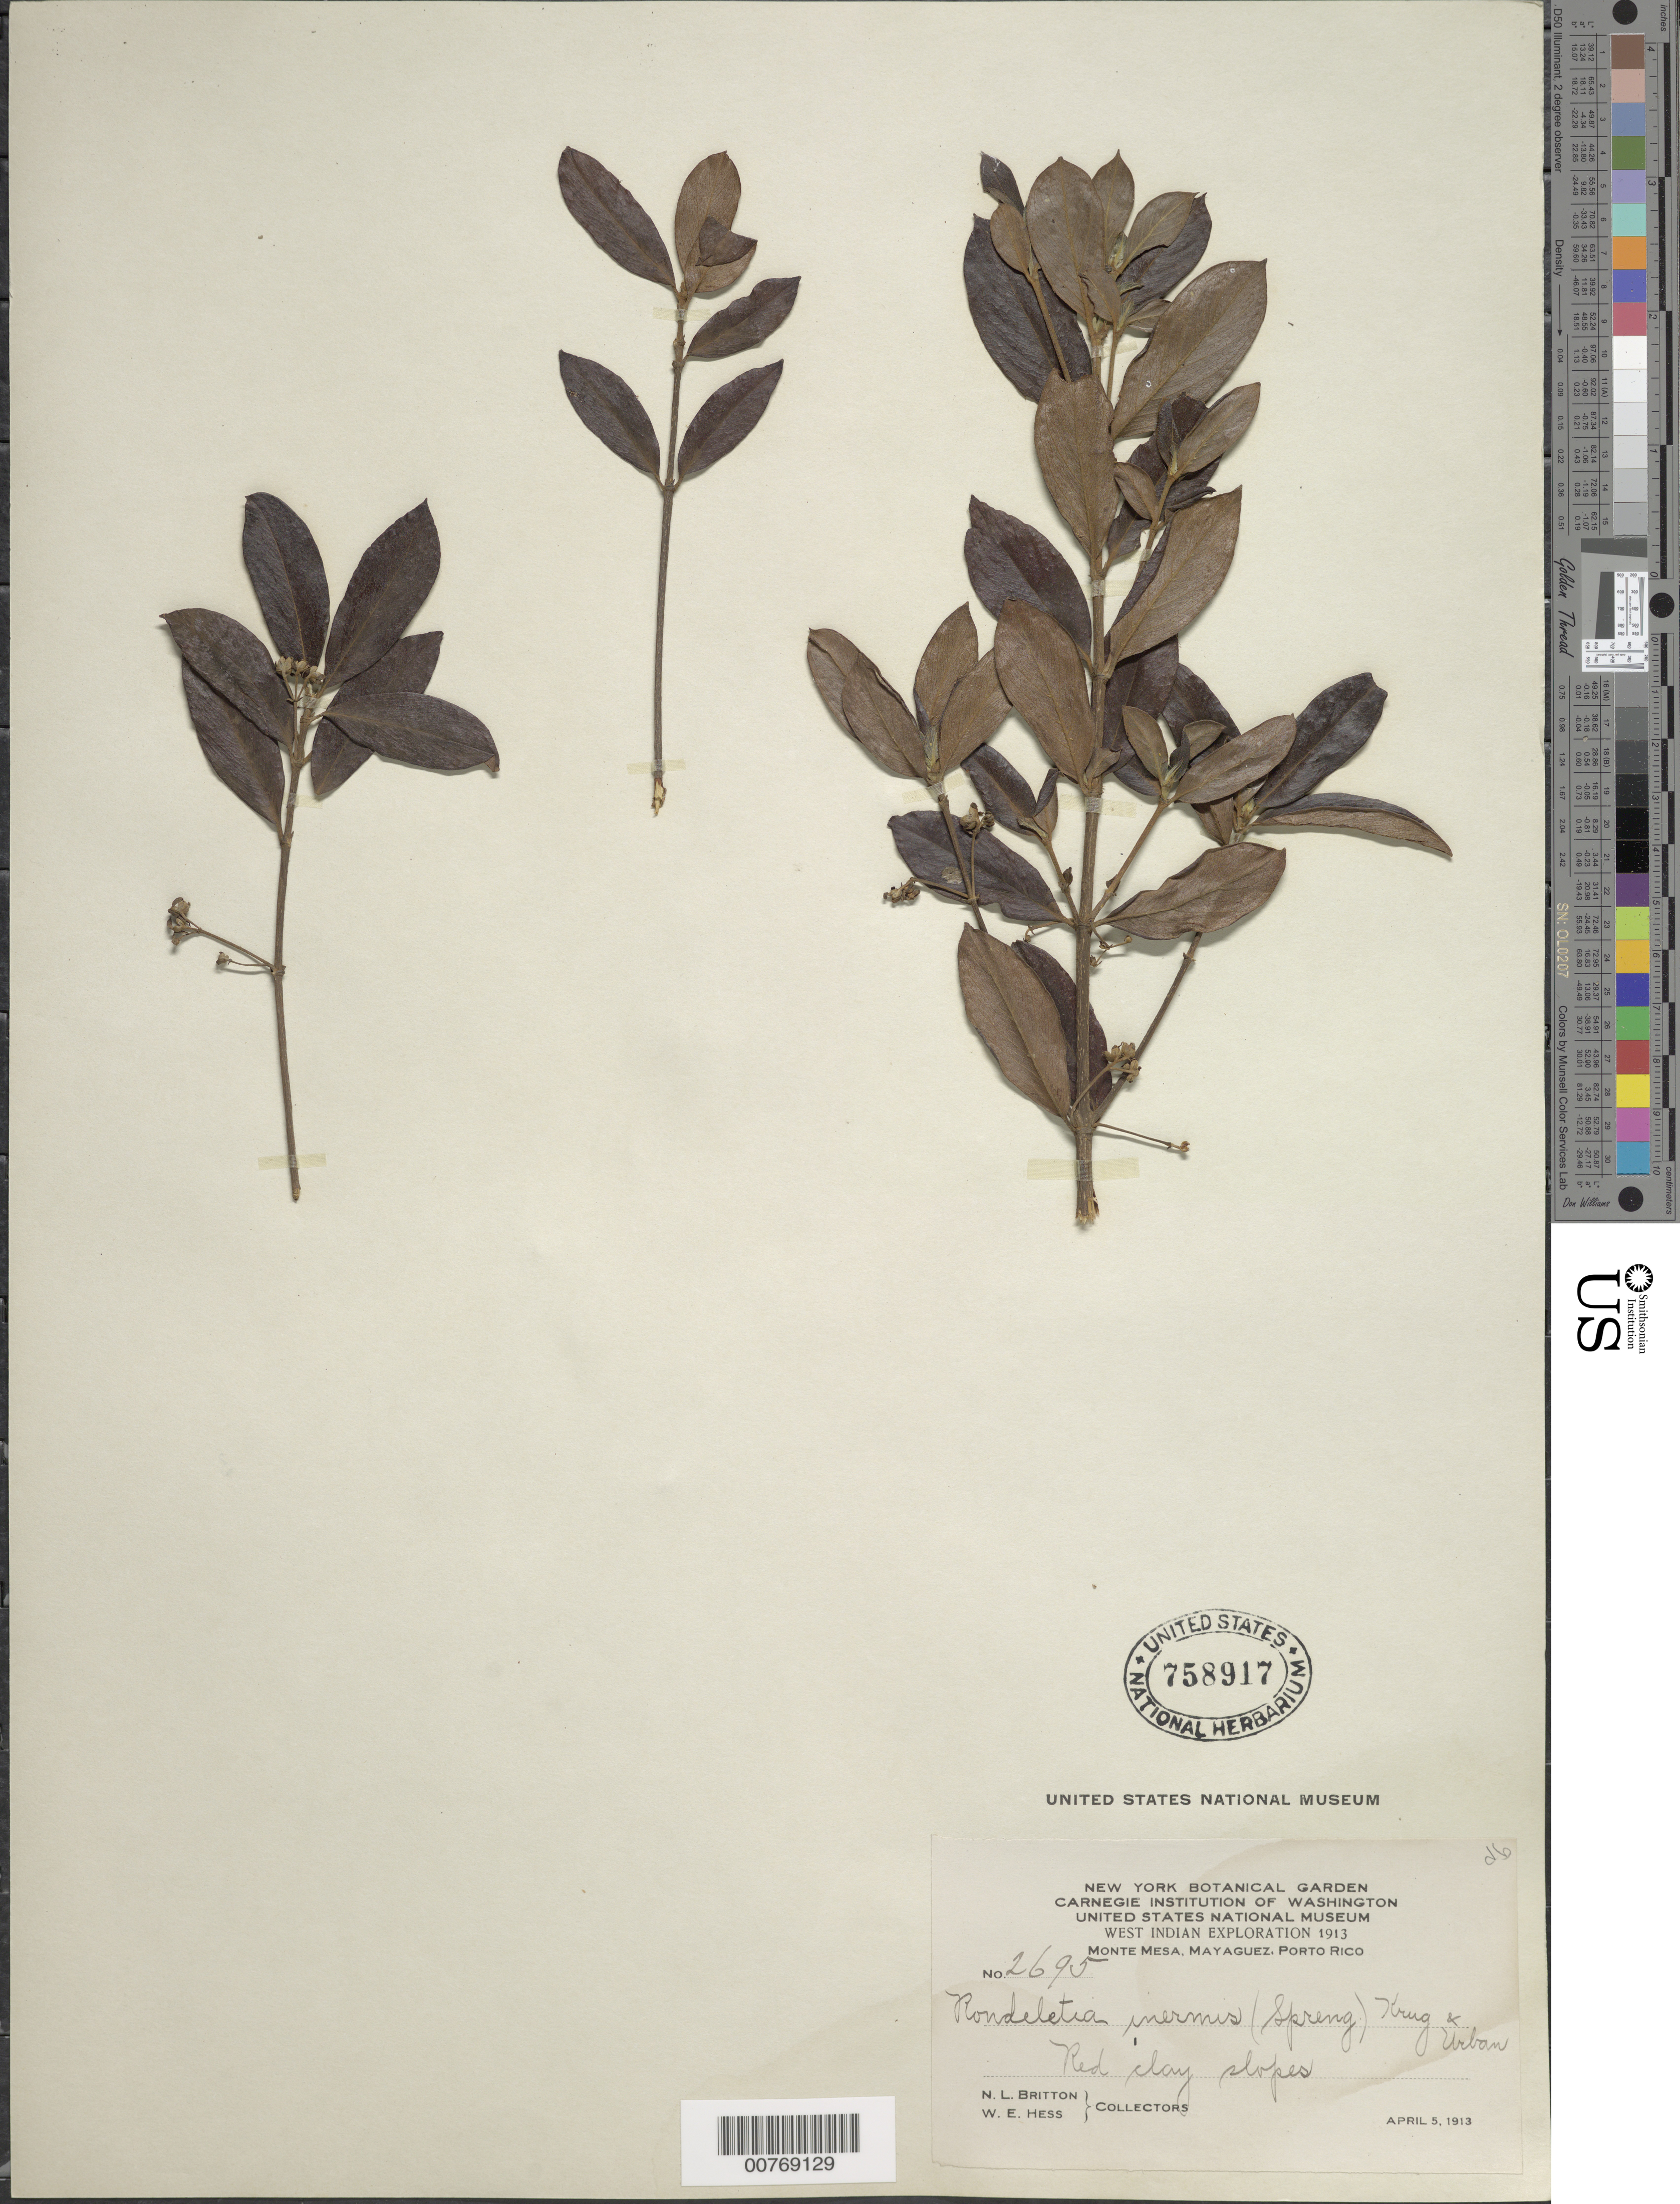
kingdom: Plantae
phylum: Tracheophyta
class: Magnoliopsida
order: Gentianales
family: Rubiaceae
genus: Rondeletia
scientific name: Rondeletia inermis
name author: (Spreng.) Krug & Urb.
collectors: N. Britton & W. Hess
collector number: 2695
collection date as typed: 05 Apr 1913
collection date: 1913-04-05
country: Puerto Rico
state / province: Mayagüez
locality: Monte Mesa, Mayaguez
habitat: Red clay slopes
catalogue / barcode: US 758917